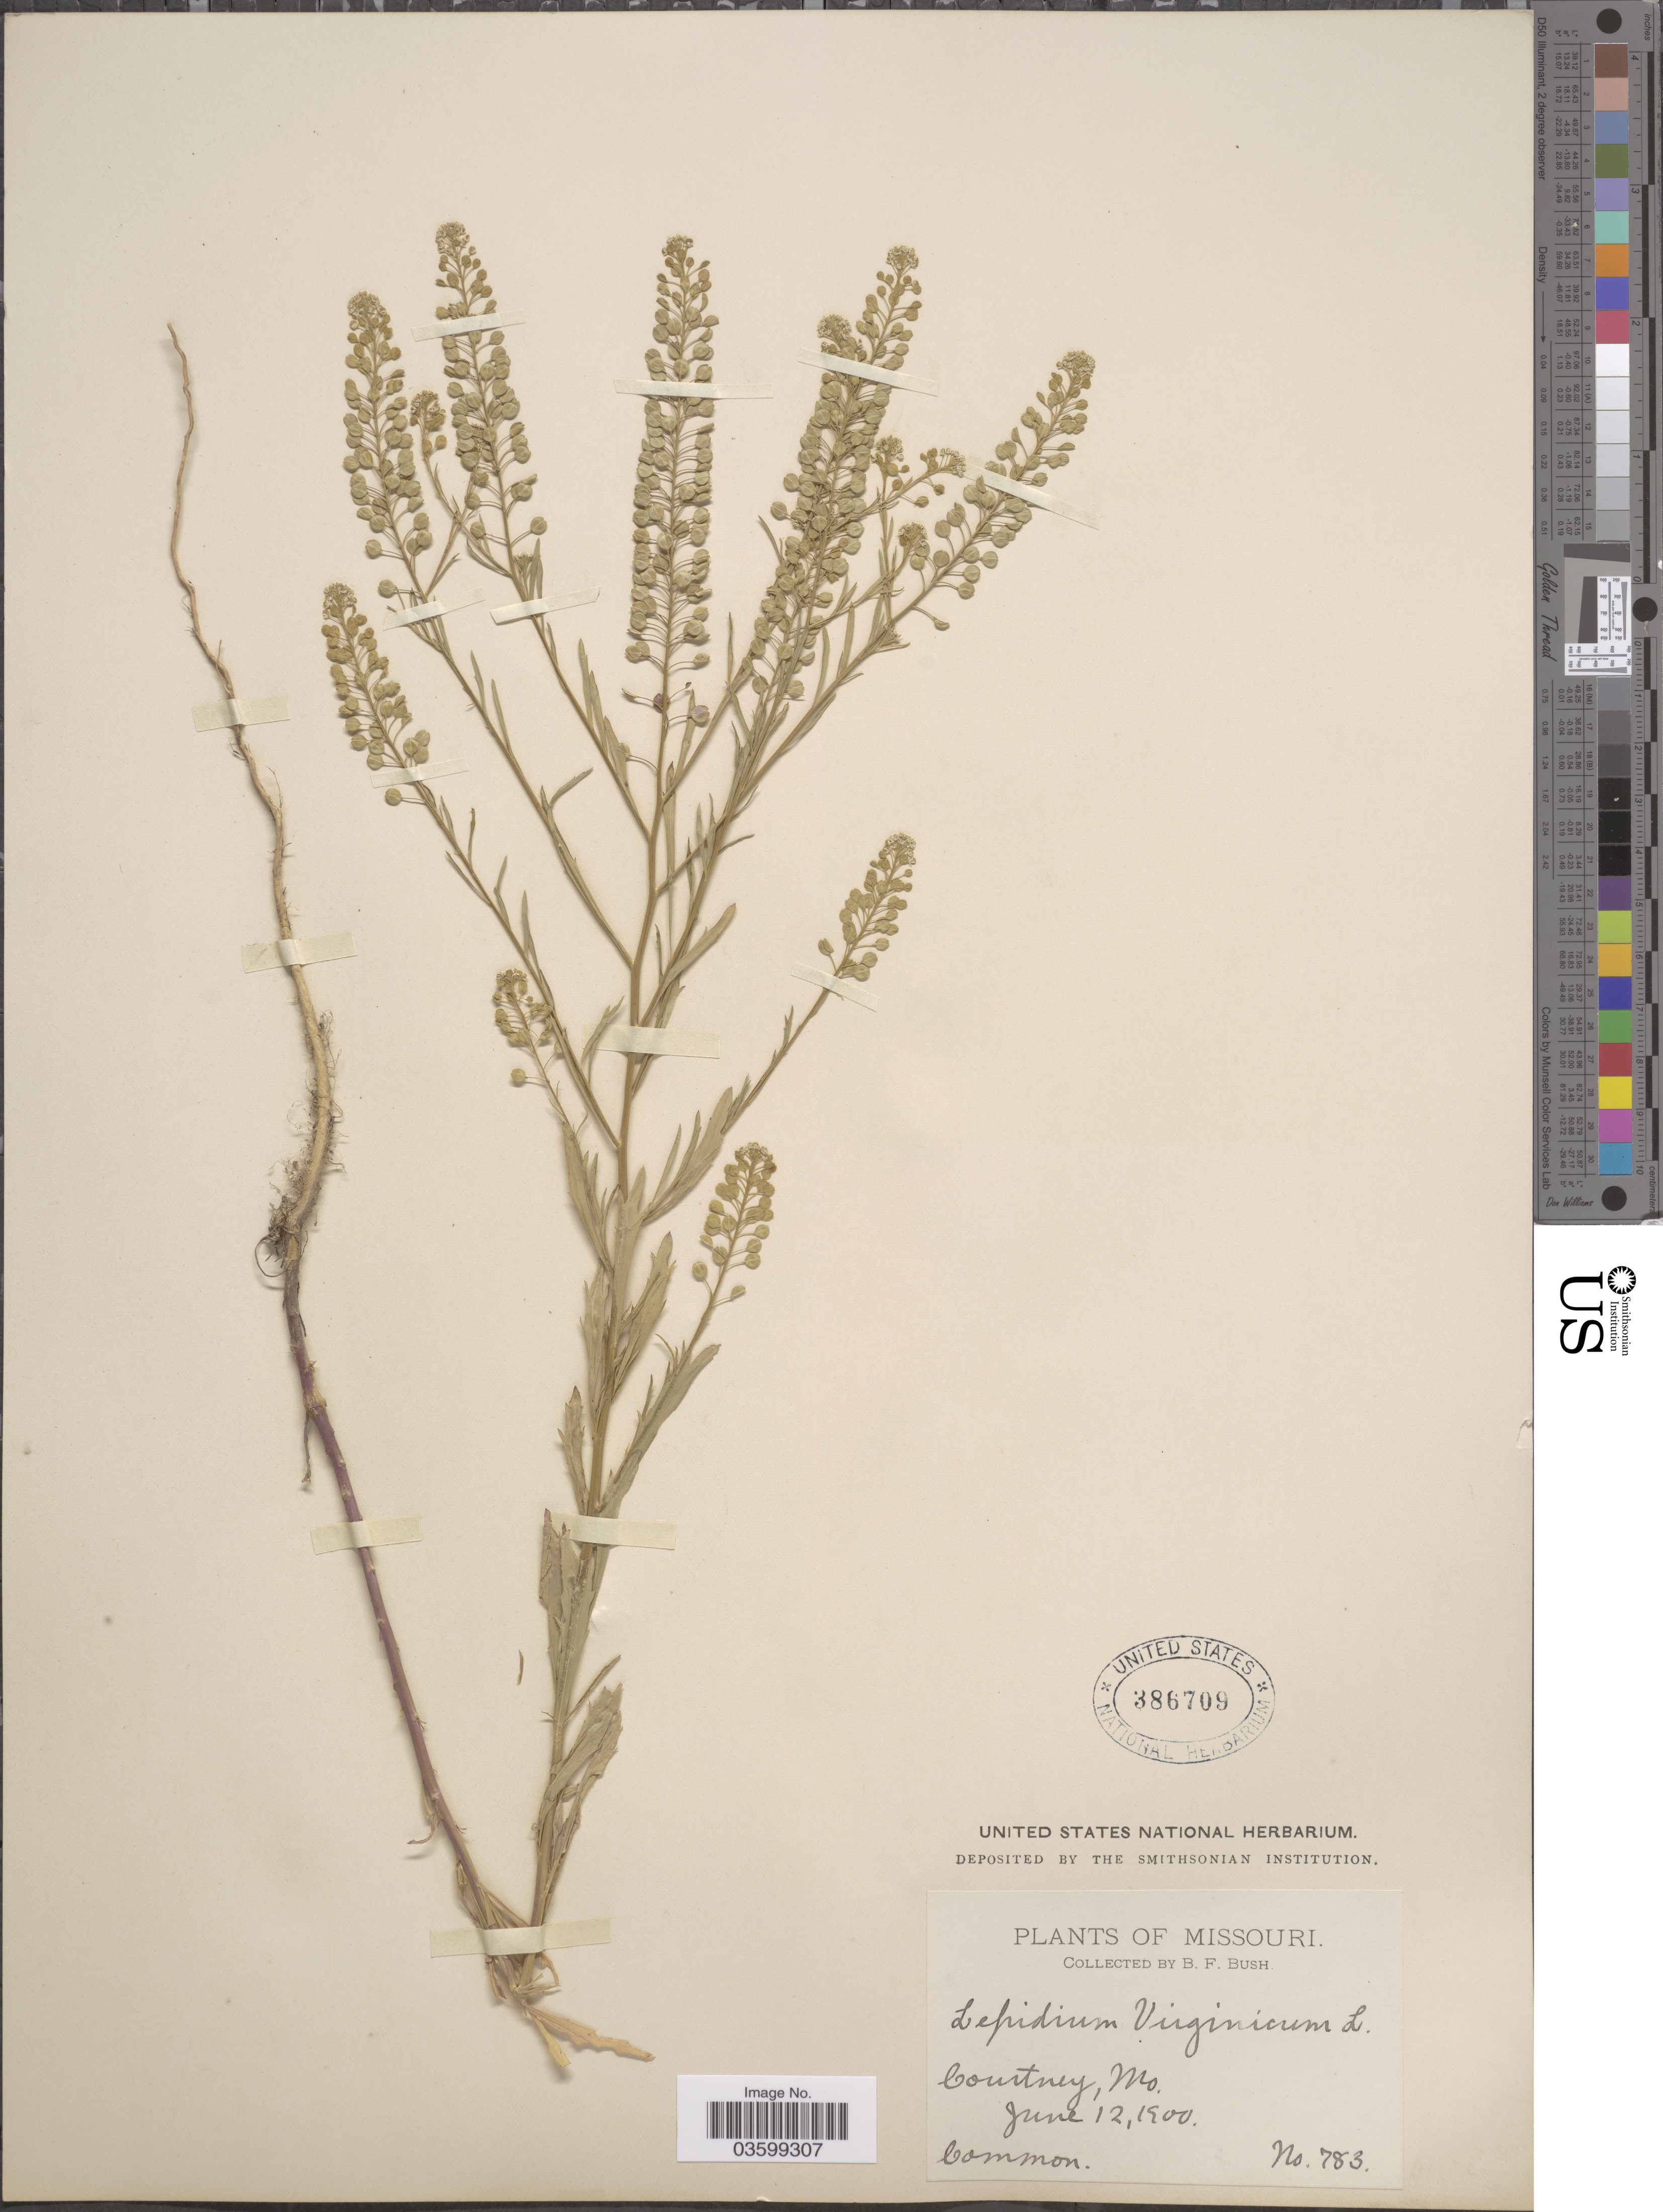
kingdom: Plantae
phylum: Tracheophyta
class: Magnoliopsida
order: Brassicales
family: Brassicaceae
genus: Lepidium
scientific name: Lepidium virginicum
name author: L.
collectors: B. F. Bush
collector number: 783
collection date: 1900-06-12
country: United States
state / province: Missouri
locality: Courtney.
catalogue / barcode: US 386709